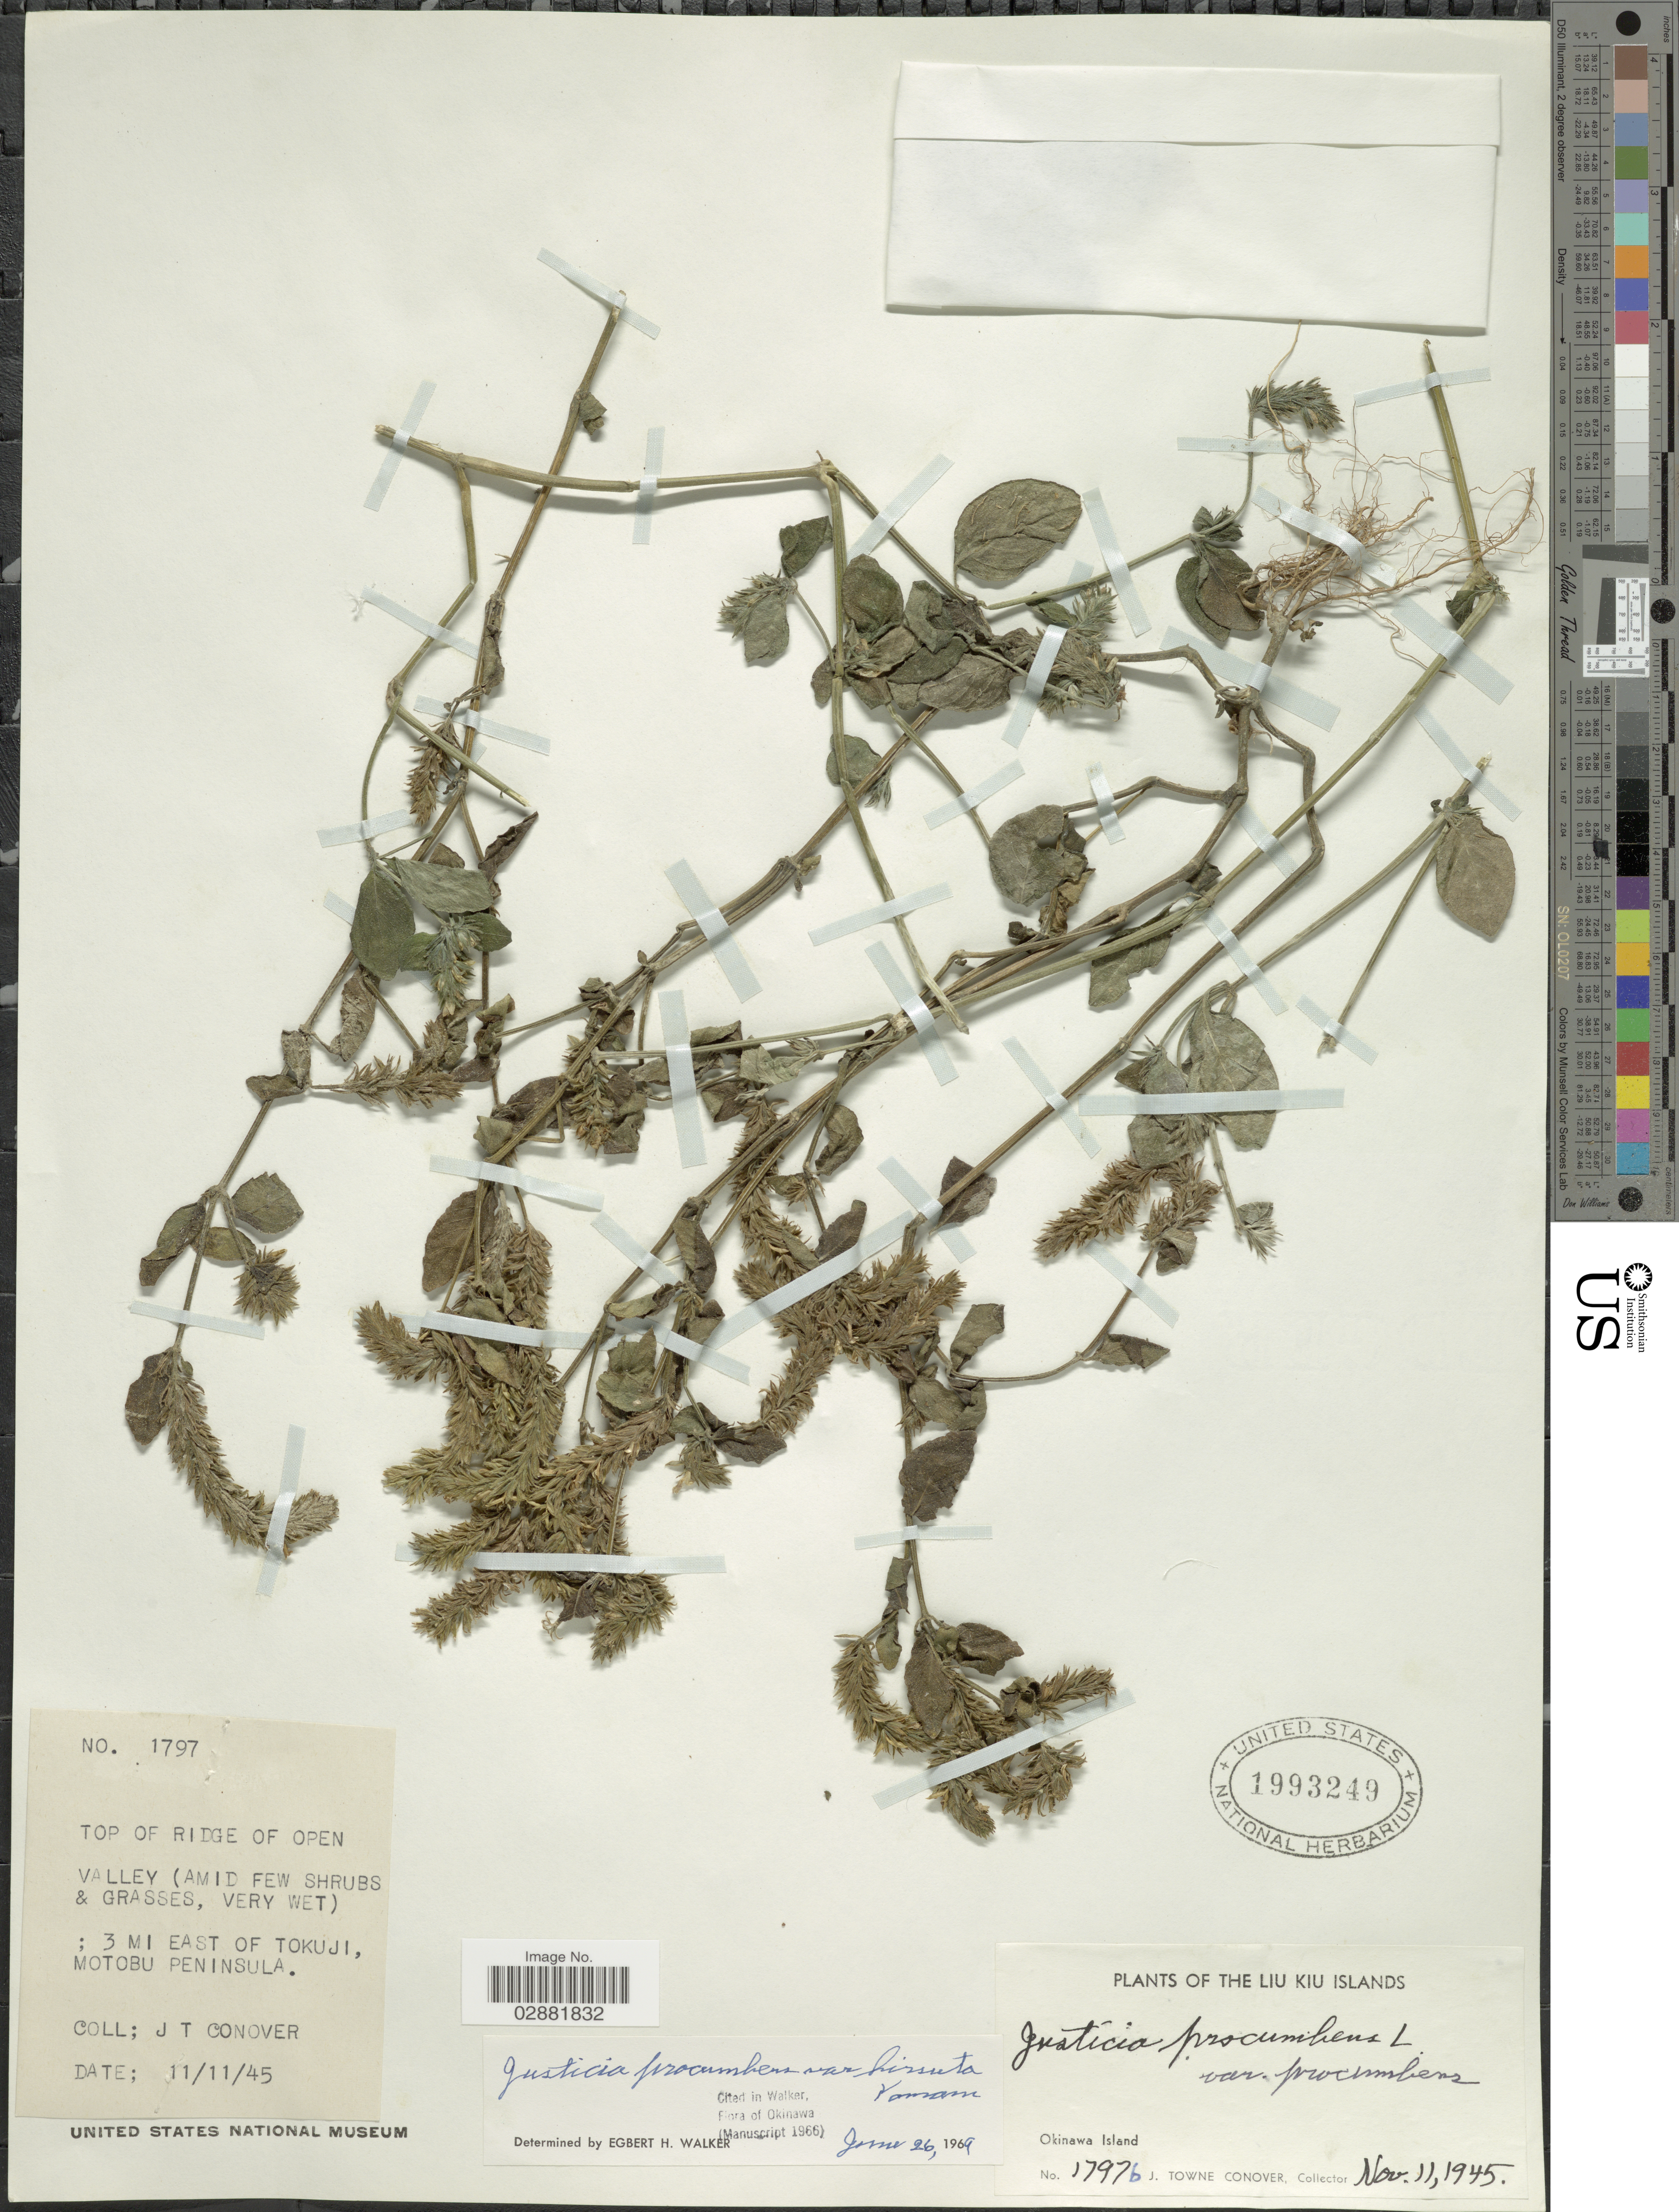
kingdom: Plantae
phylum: Tracheophyta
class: Magnoliopsida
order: Lamiales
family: Acanthaceae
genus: Justicia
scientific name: Justicia procumbens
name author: L.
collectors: J. T. Conover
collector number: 1797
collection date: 1945-11-11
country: Japan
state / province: Okinawa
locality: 3 Mi East of Tokuji, Motobu Peninsula, Okinawa Island, Liu Kiu Island.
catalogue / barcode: US 1993249